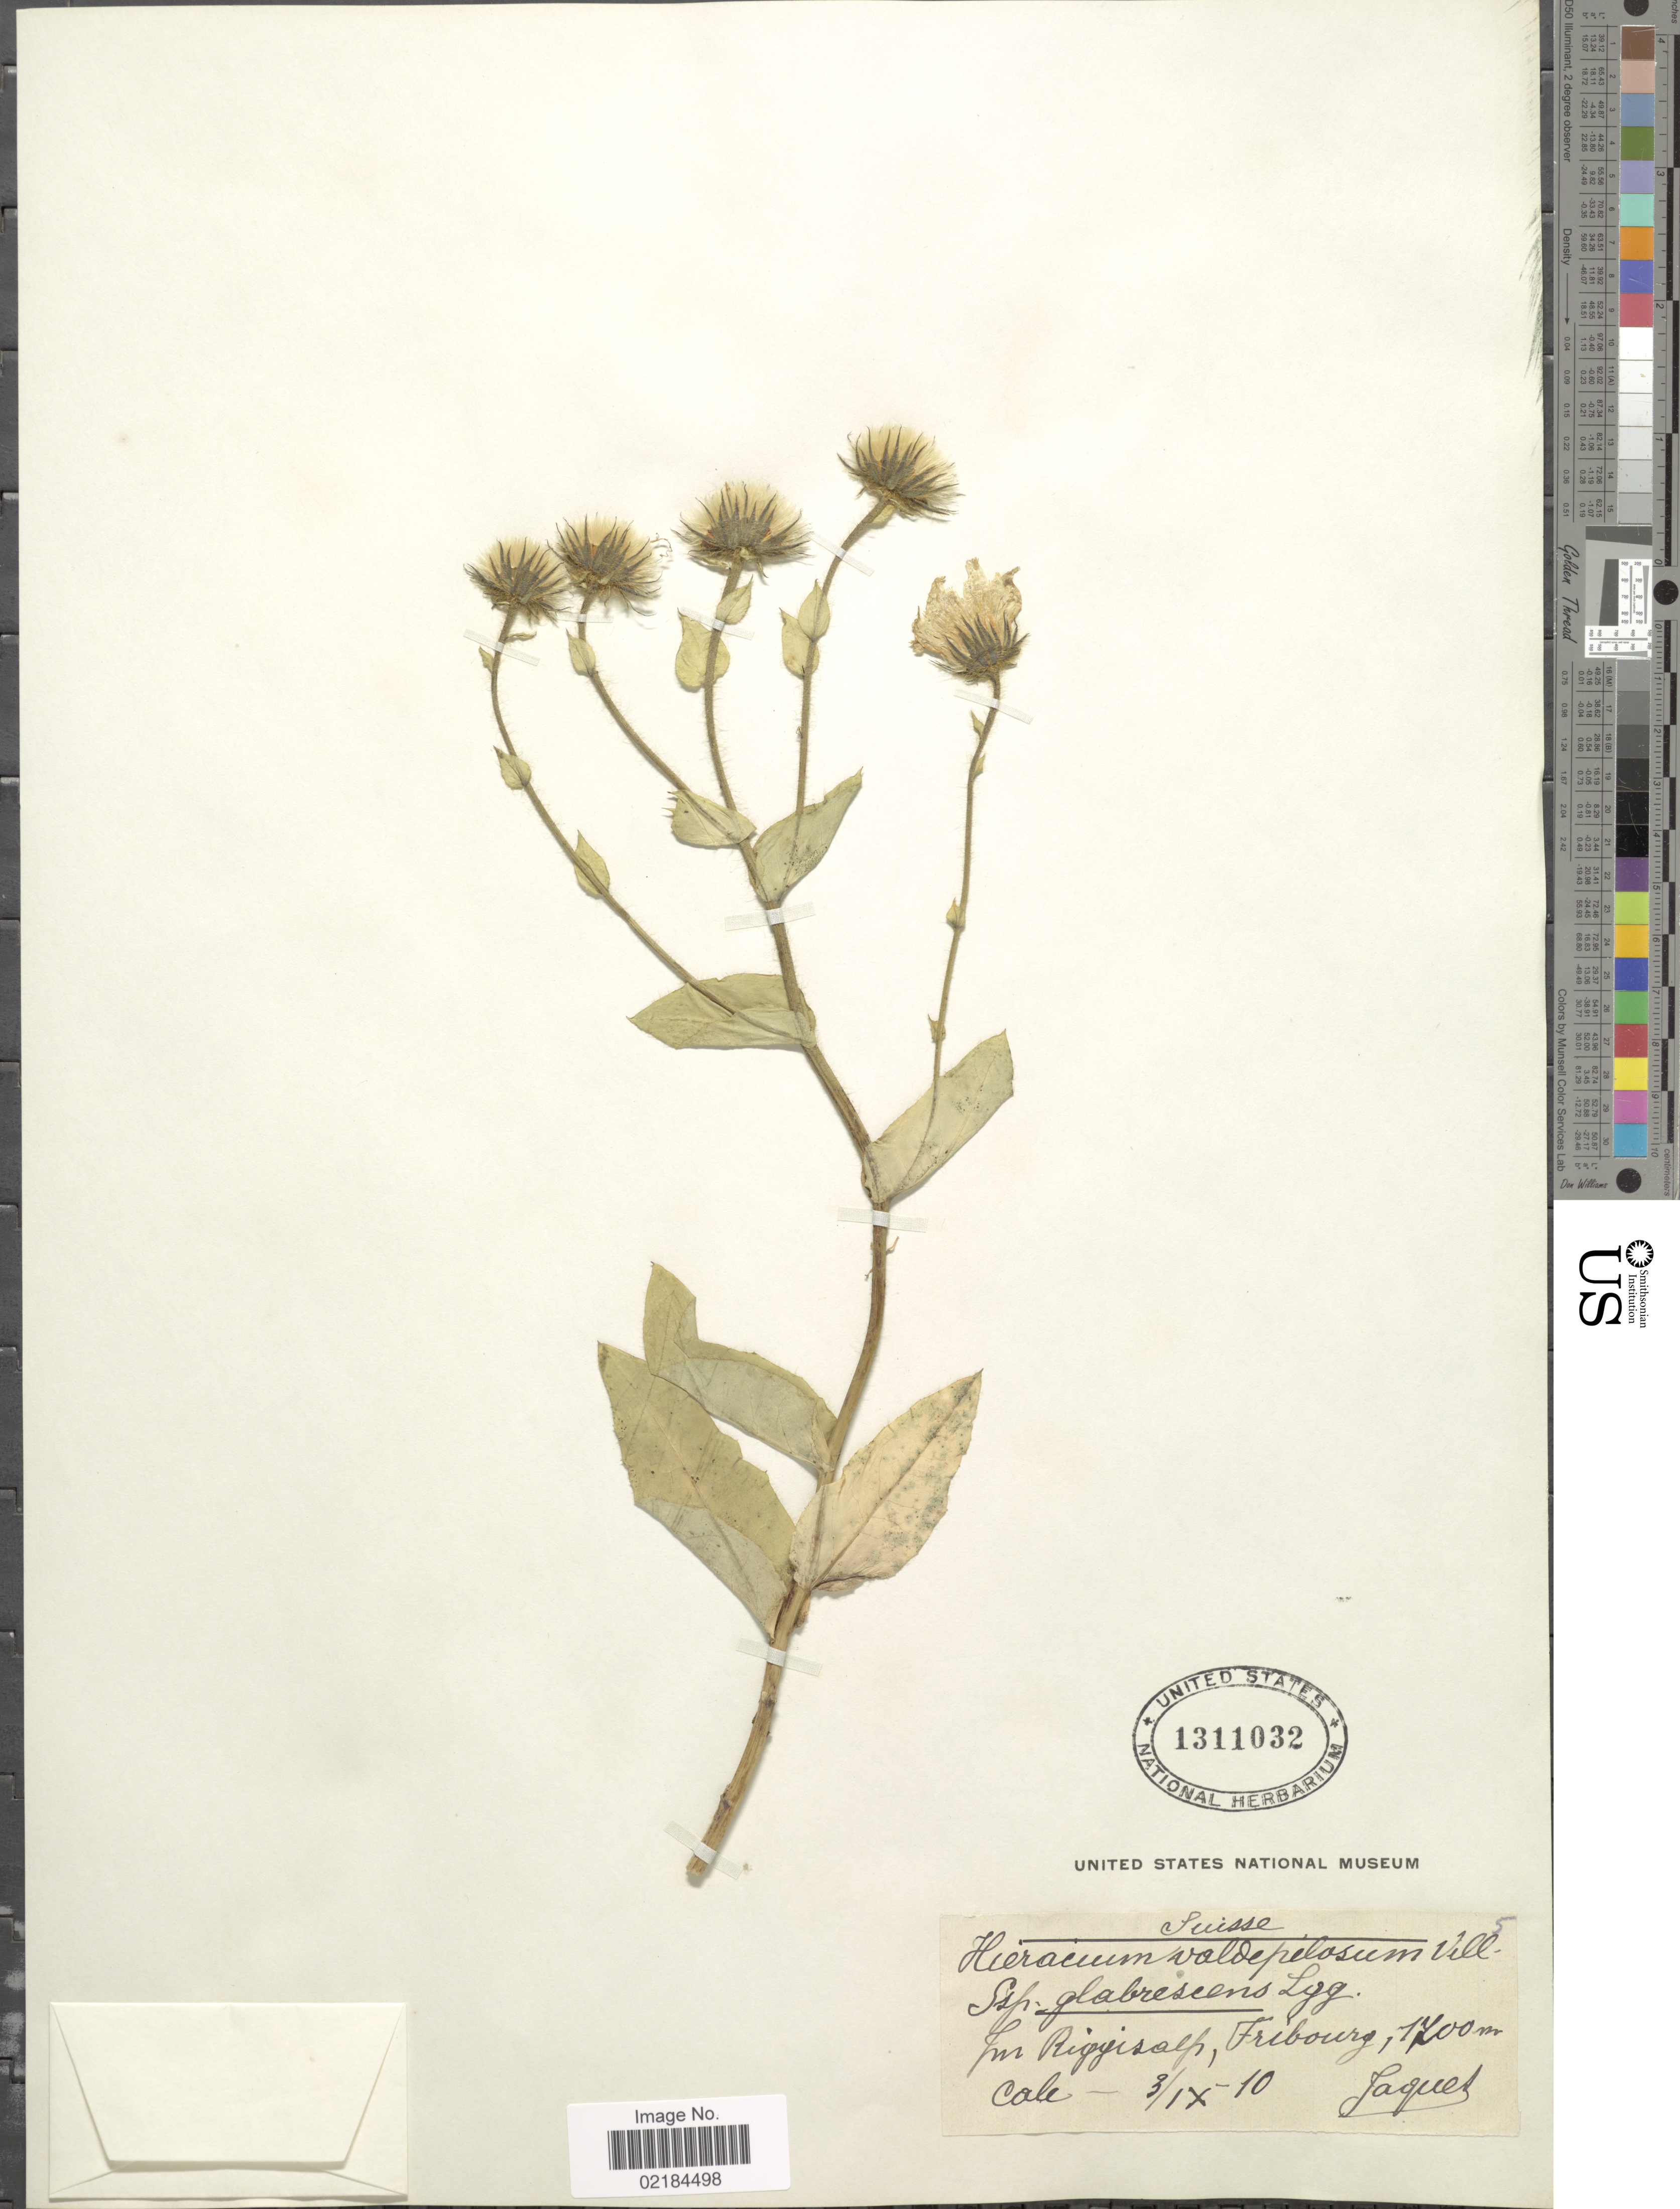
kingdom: Plantae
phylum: Tracheophyta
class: Magnoliopsida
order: Asterales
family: Asteraceae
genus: Hieracium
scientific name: Hieracium valdepilosum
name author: Vill.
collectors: -. Jaquet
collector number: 5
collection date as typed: Transcribed d/m/y: 3/9/10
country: Switzerland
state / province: Fribourg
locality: Suisse, In Riggisalf, Fribourg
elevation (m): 1700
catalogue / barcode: US 1311032